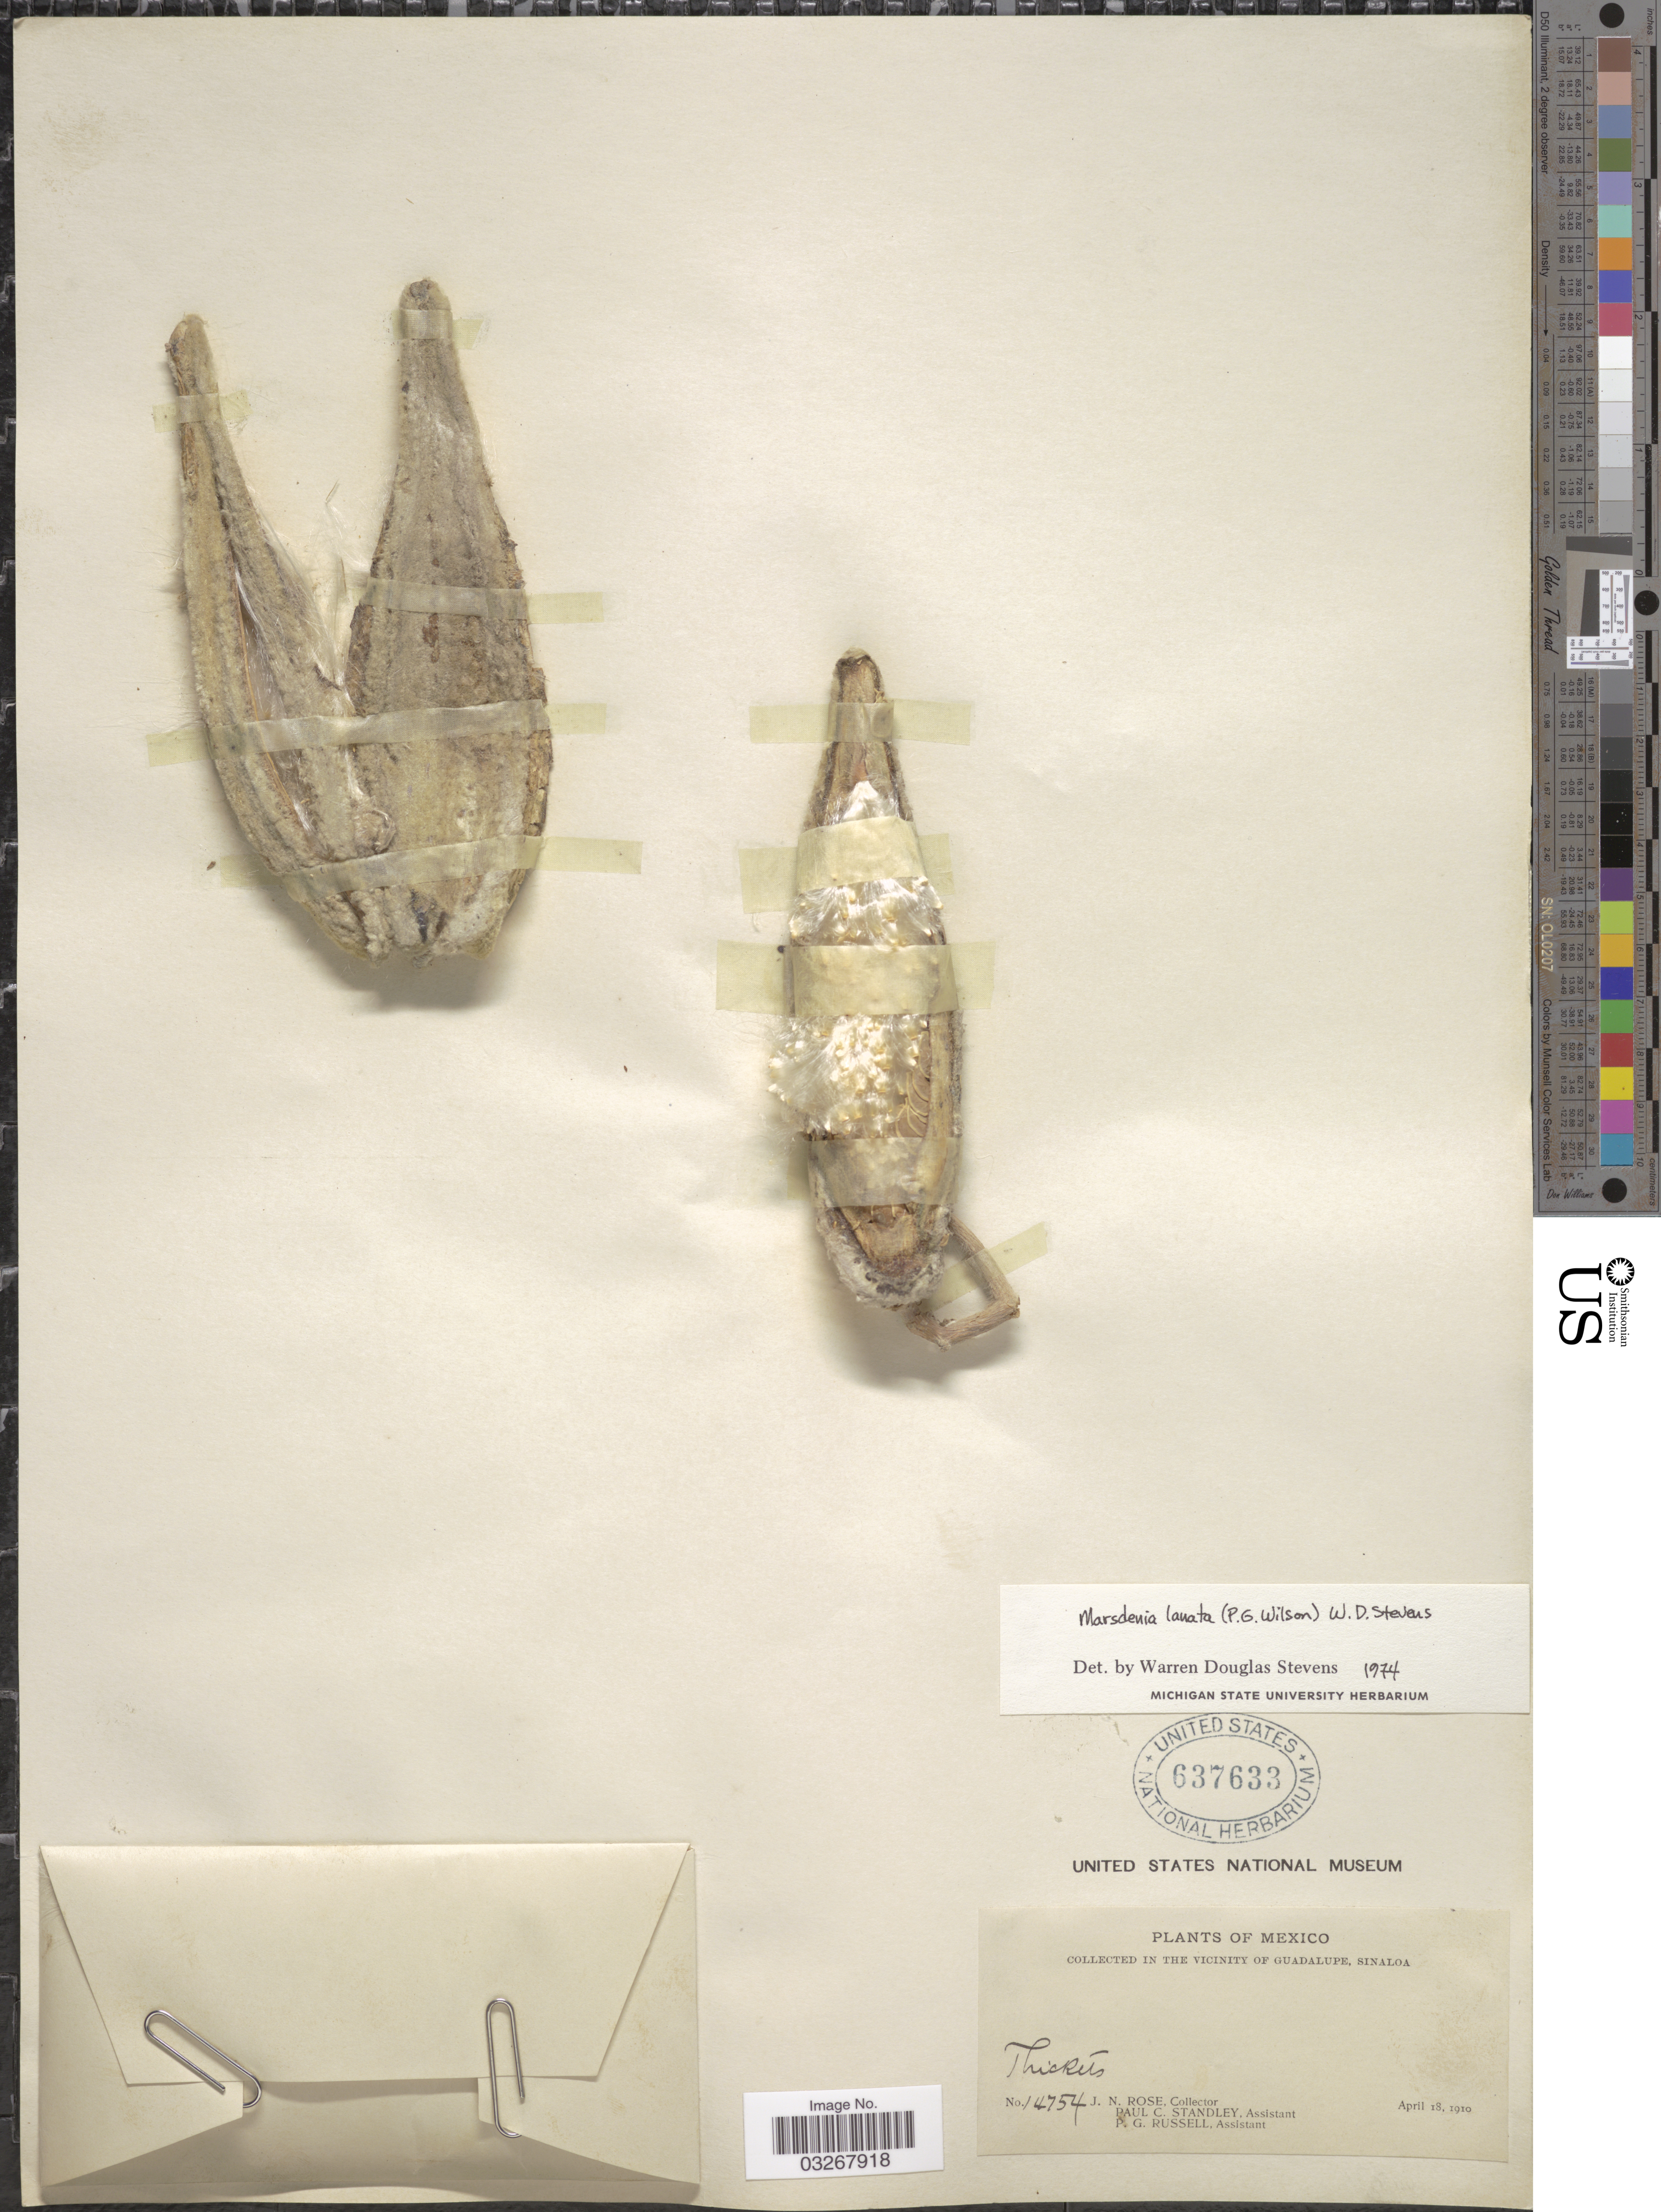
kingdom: Plantae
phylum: Tracheophyta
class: Magnoliopsida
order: Gentianales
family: Apocynaceae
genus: Marsdenia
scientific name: Marsdenia lanata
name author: (Paul G. Wilson) W.D. Stevens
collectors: J. N. Rose, P. C. Standley & P. G. Russell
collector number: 14754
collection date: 1910-04-18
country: Mexico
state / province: Sinaloa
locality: In the vicinity of Guadalupe.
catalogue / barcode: US 637633